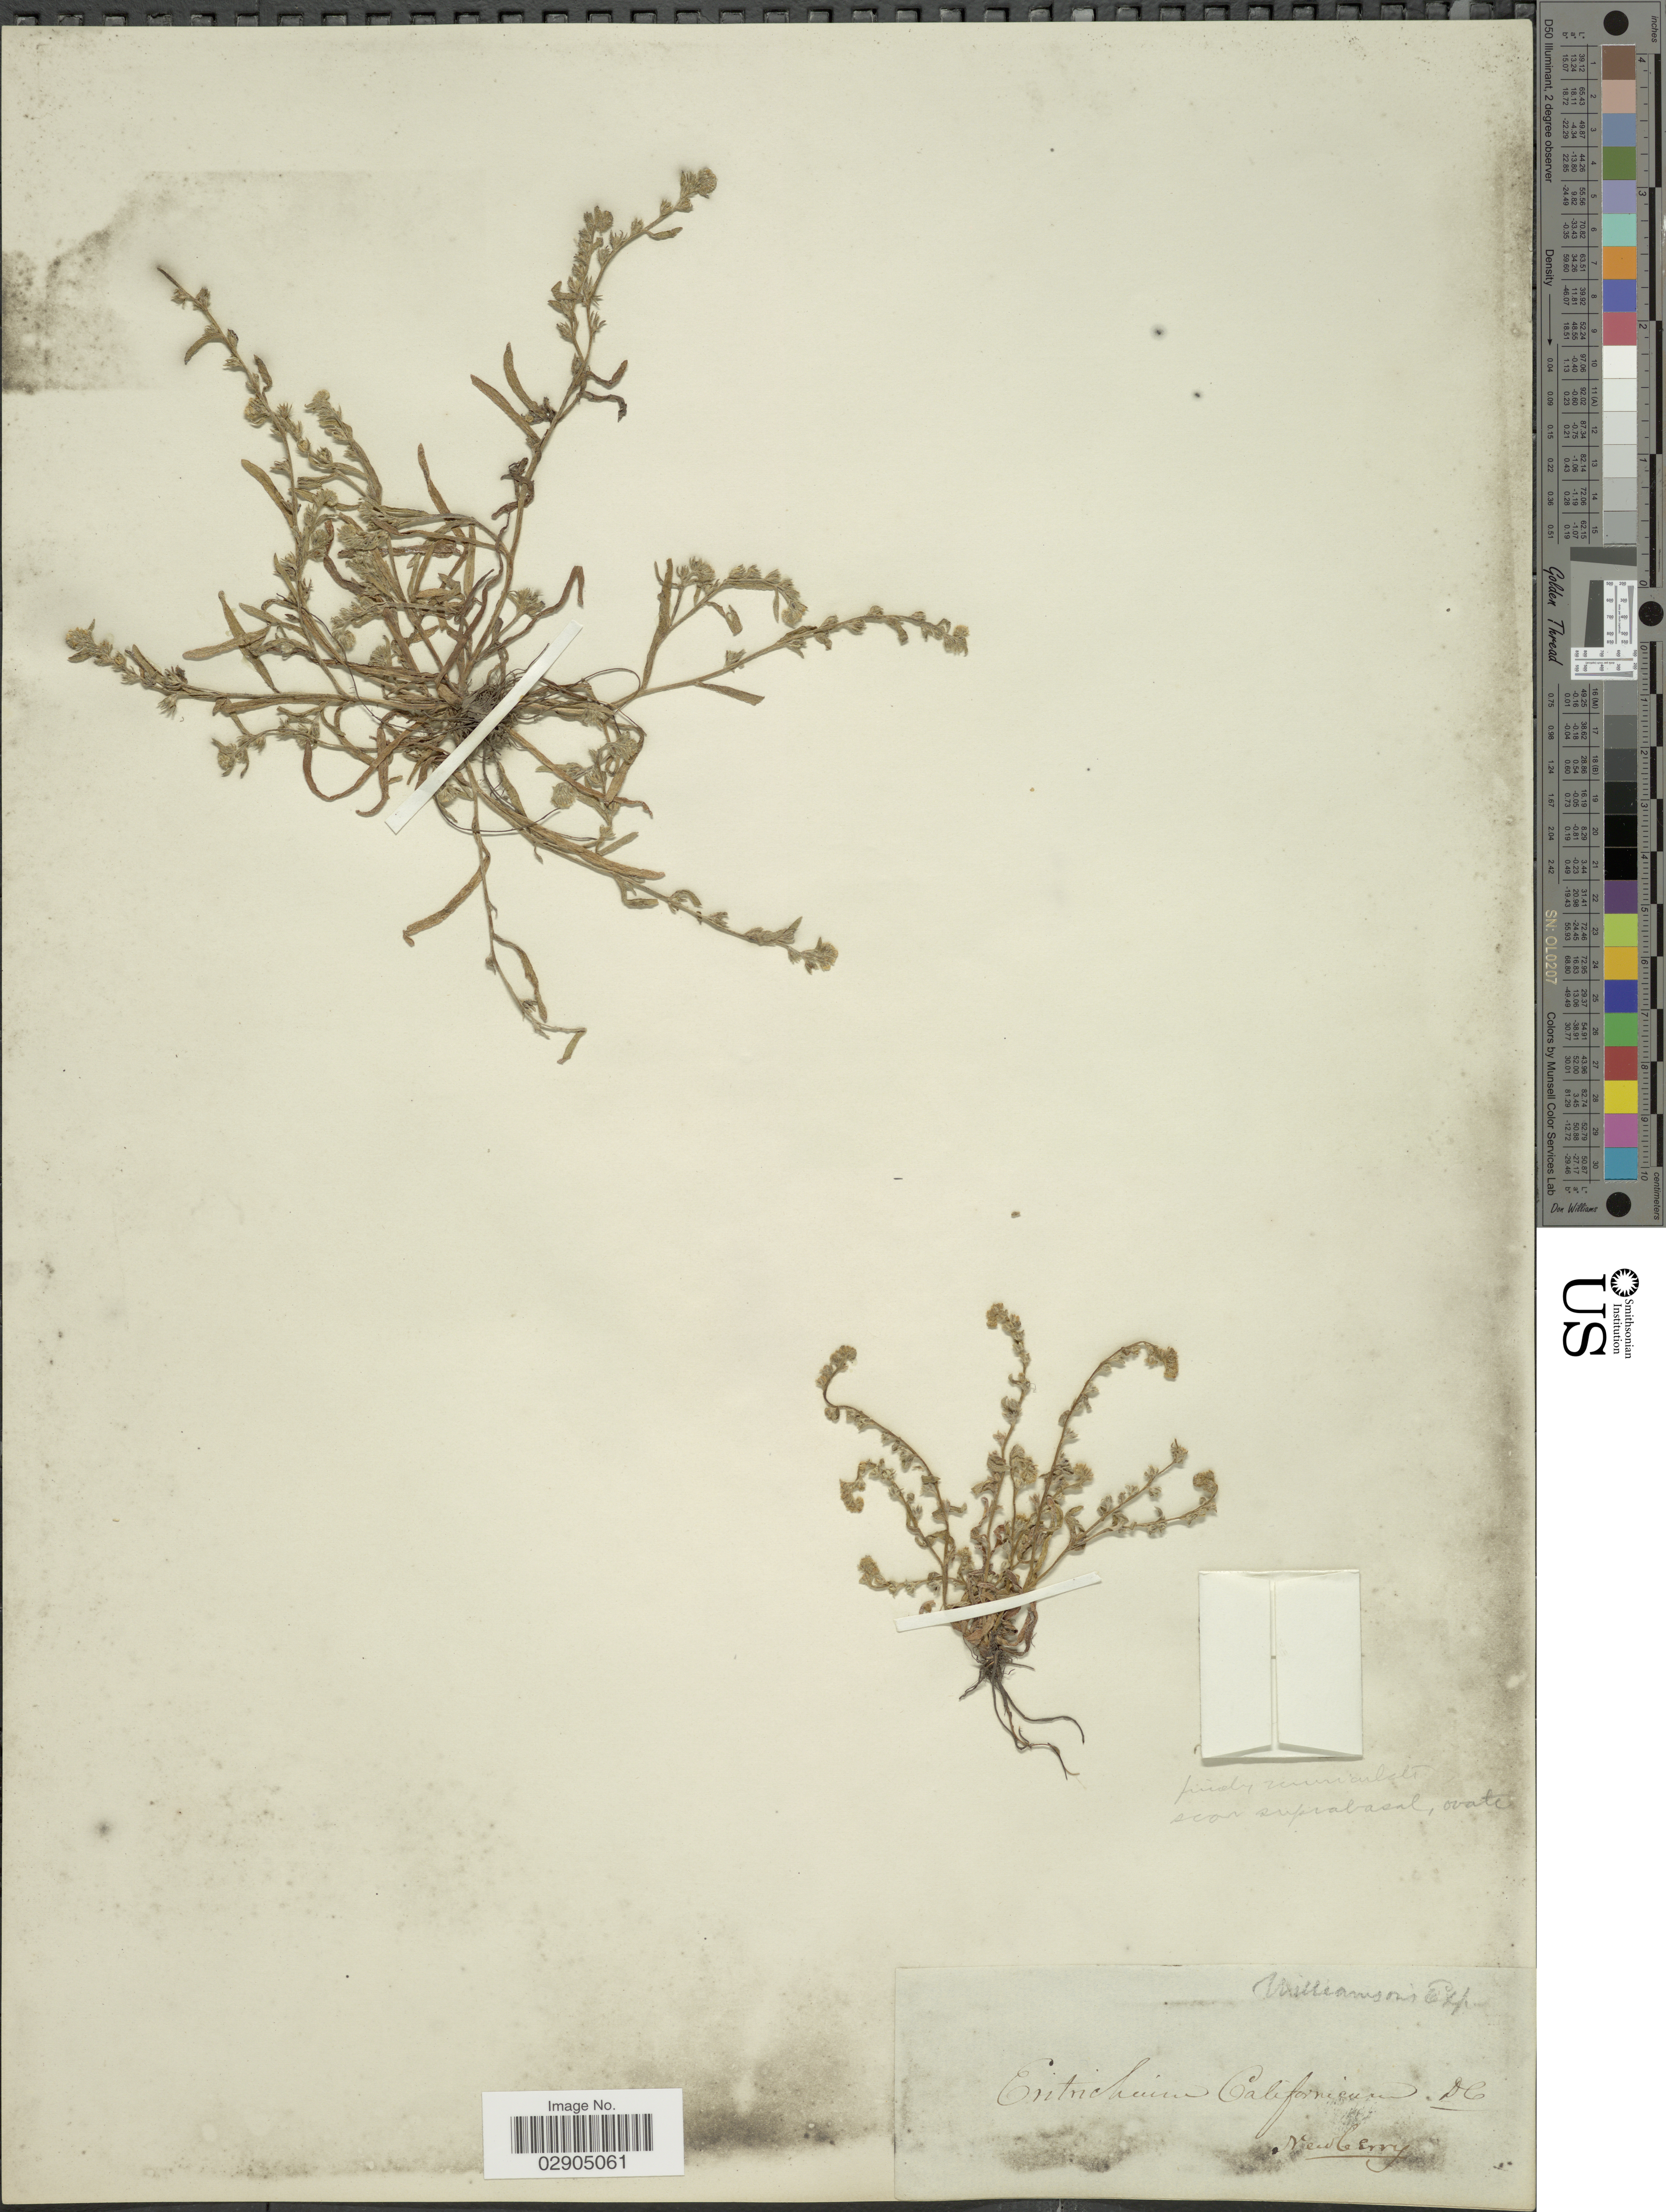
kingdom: Plantae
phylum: Tracheophyta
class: Magnoliopsida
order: Boraginales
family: Boraginaceae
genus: Allocarya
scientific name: Allocarya californica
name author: (Fisch. & C.A. Mey.) Greene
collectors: Williamson's Exped.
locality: Newberry.